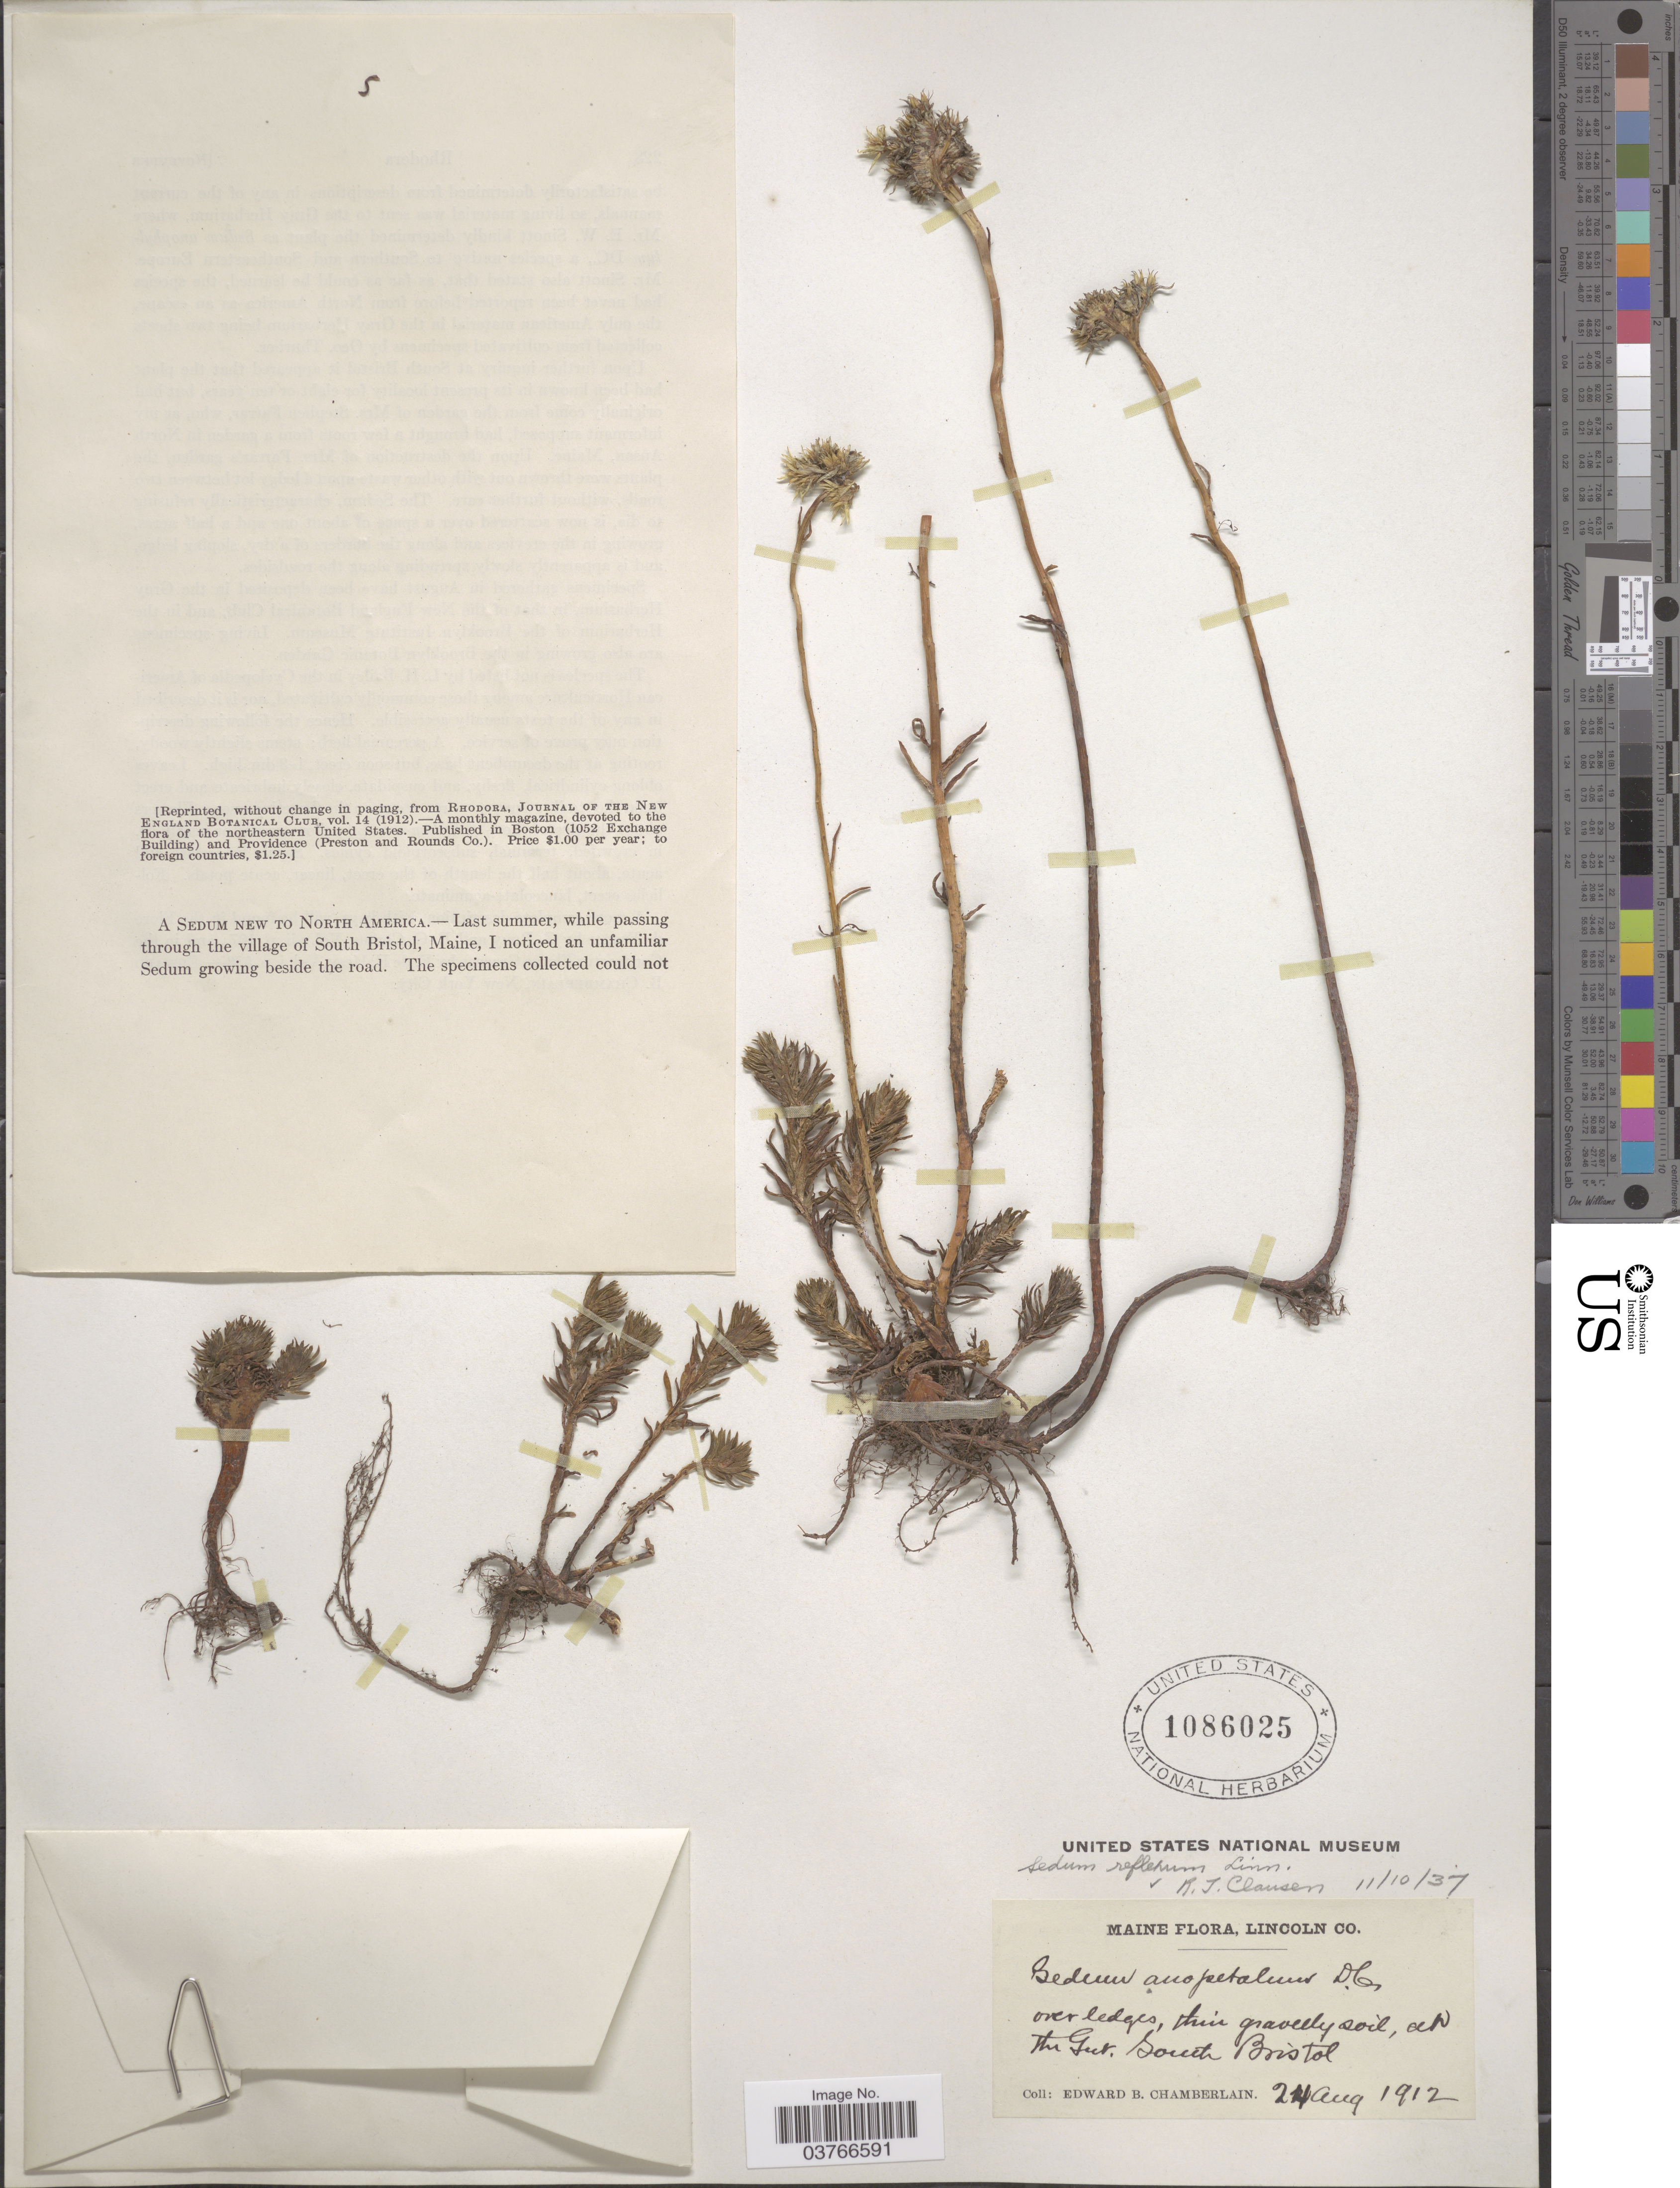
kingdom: Plantae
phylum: Tracheophyta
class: Magnoliopsida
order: Saxifragales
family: Crassulaceae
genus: Petrosedum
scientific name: Petrosedum rupestre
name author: (L.) P.V. Heath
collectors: E. Chamberlain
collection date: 1912-08-24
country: United States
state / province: Maine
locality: Lincoln Co. At the Gut, South Bristol.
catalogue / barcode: US 1086025